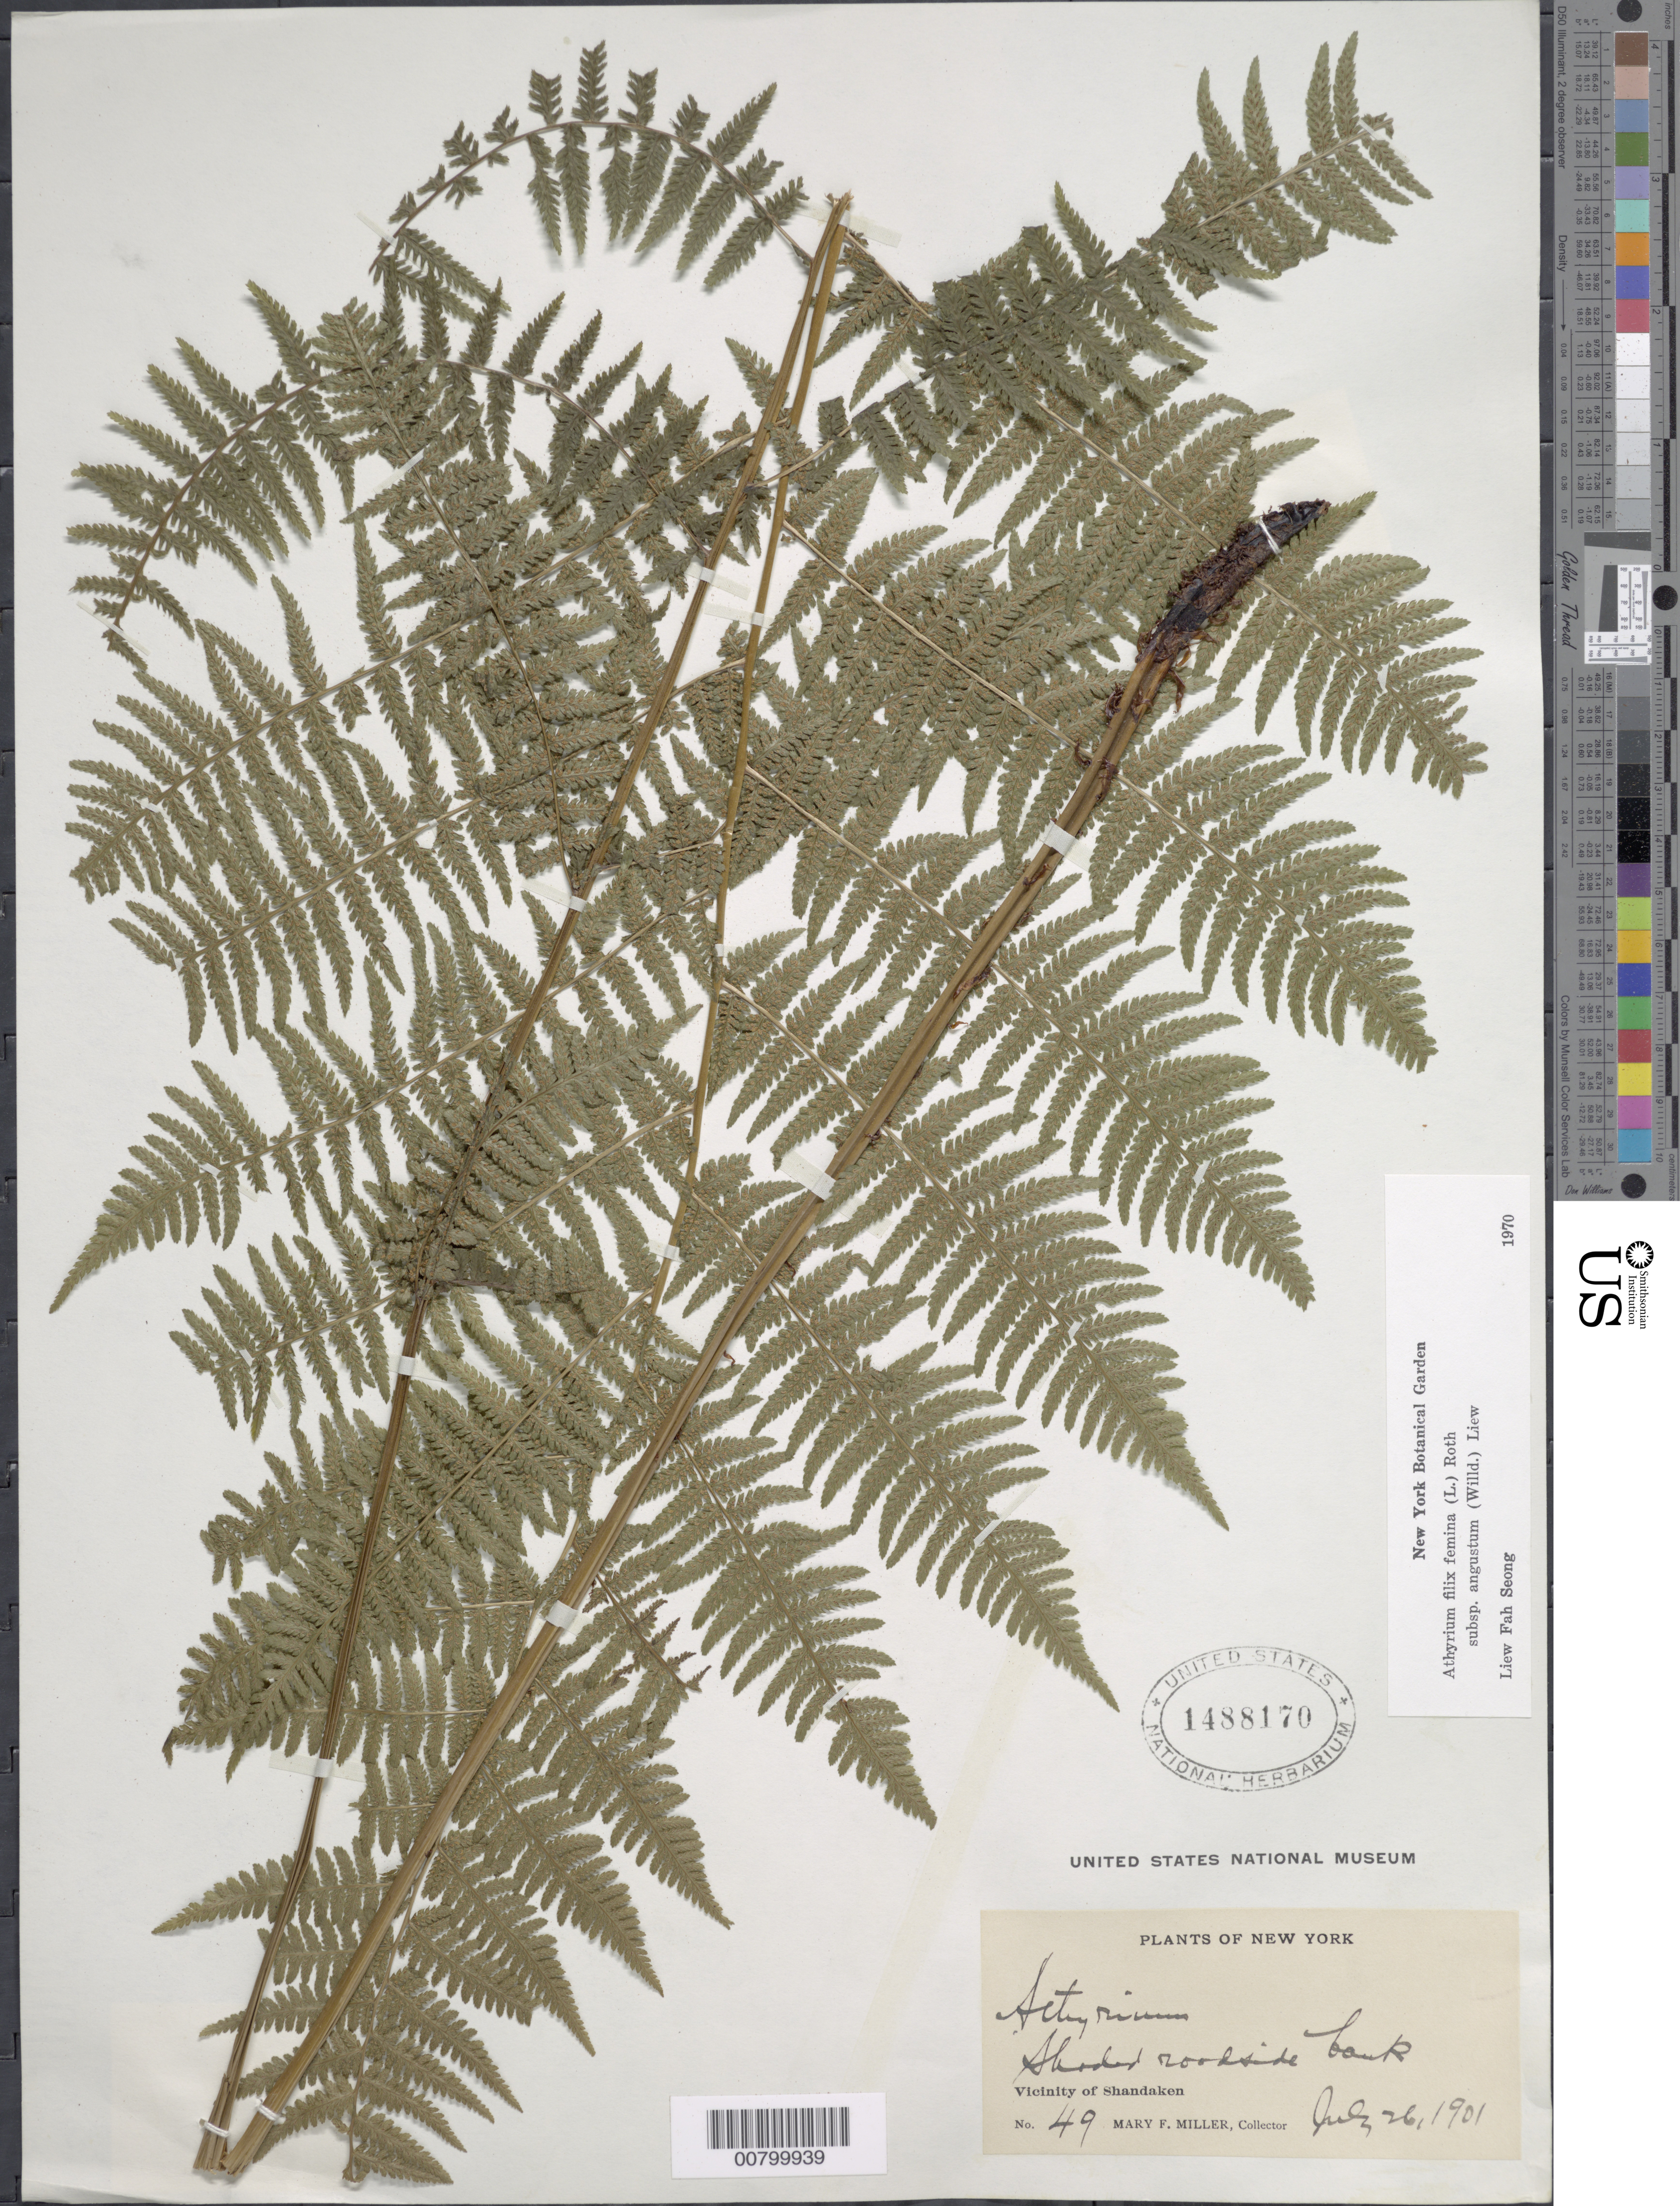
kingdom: Plantae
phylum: Tracheophyta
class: Polypodiopsida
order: Polypodiales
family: Athyriaceae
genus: Athyrium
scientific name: Athyrium filix-femina subsp. angustatum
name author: (Willd.) R.T. Clausen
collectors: M. F. Miller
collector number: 49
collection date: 1901-07-26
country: United States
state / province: New York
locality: Vicinity of Shandaken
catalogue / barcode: US 1488170